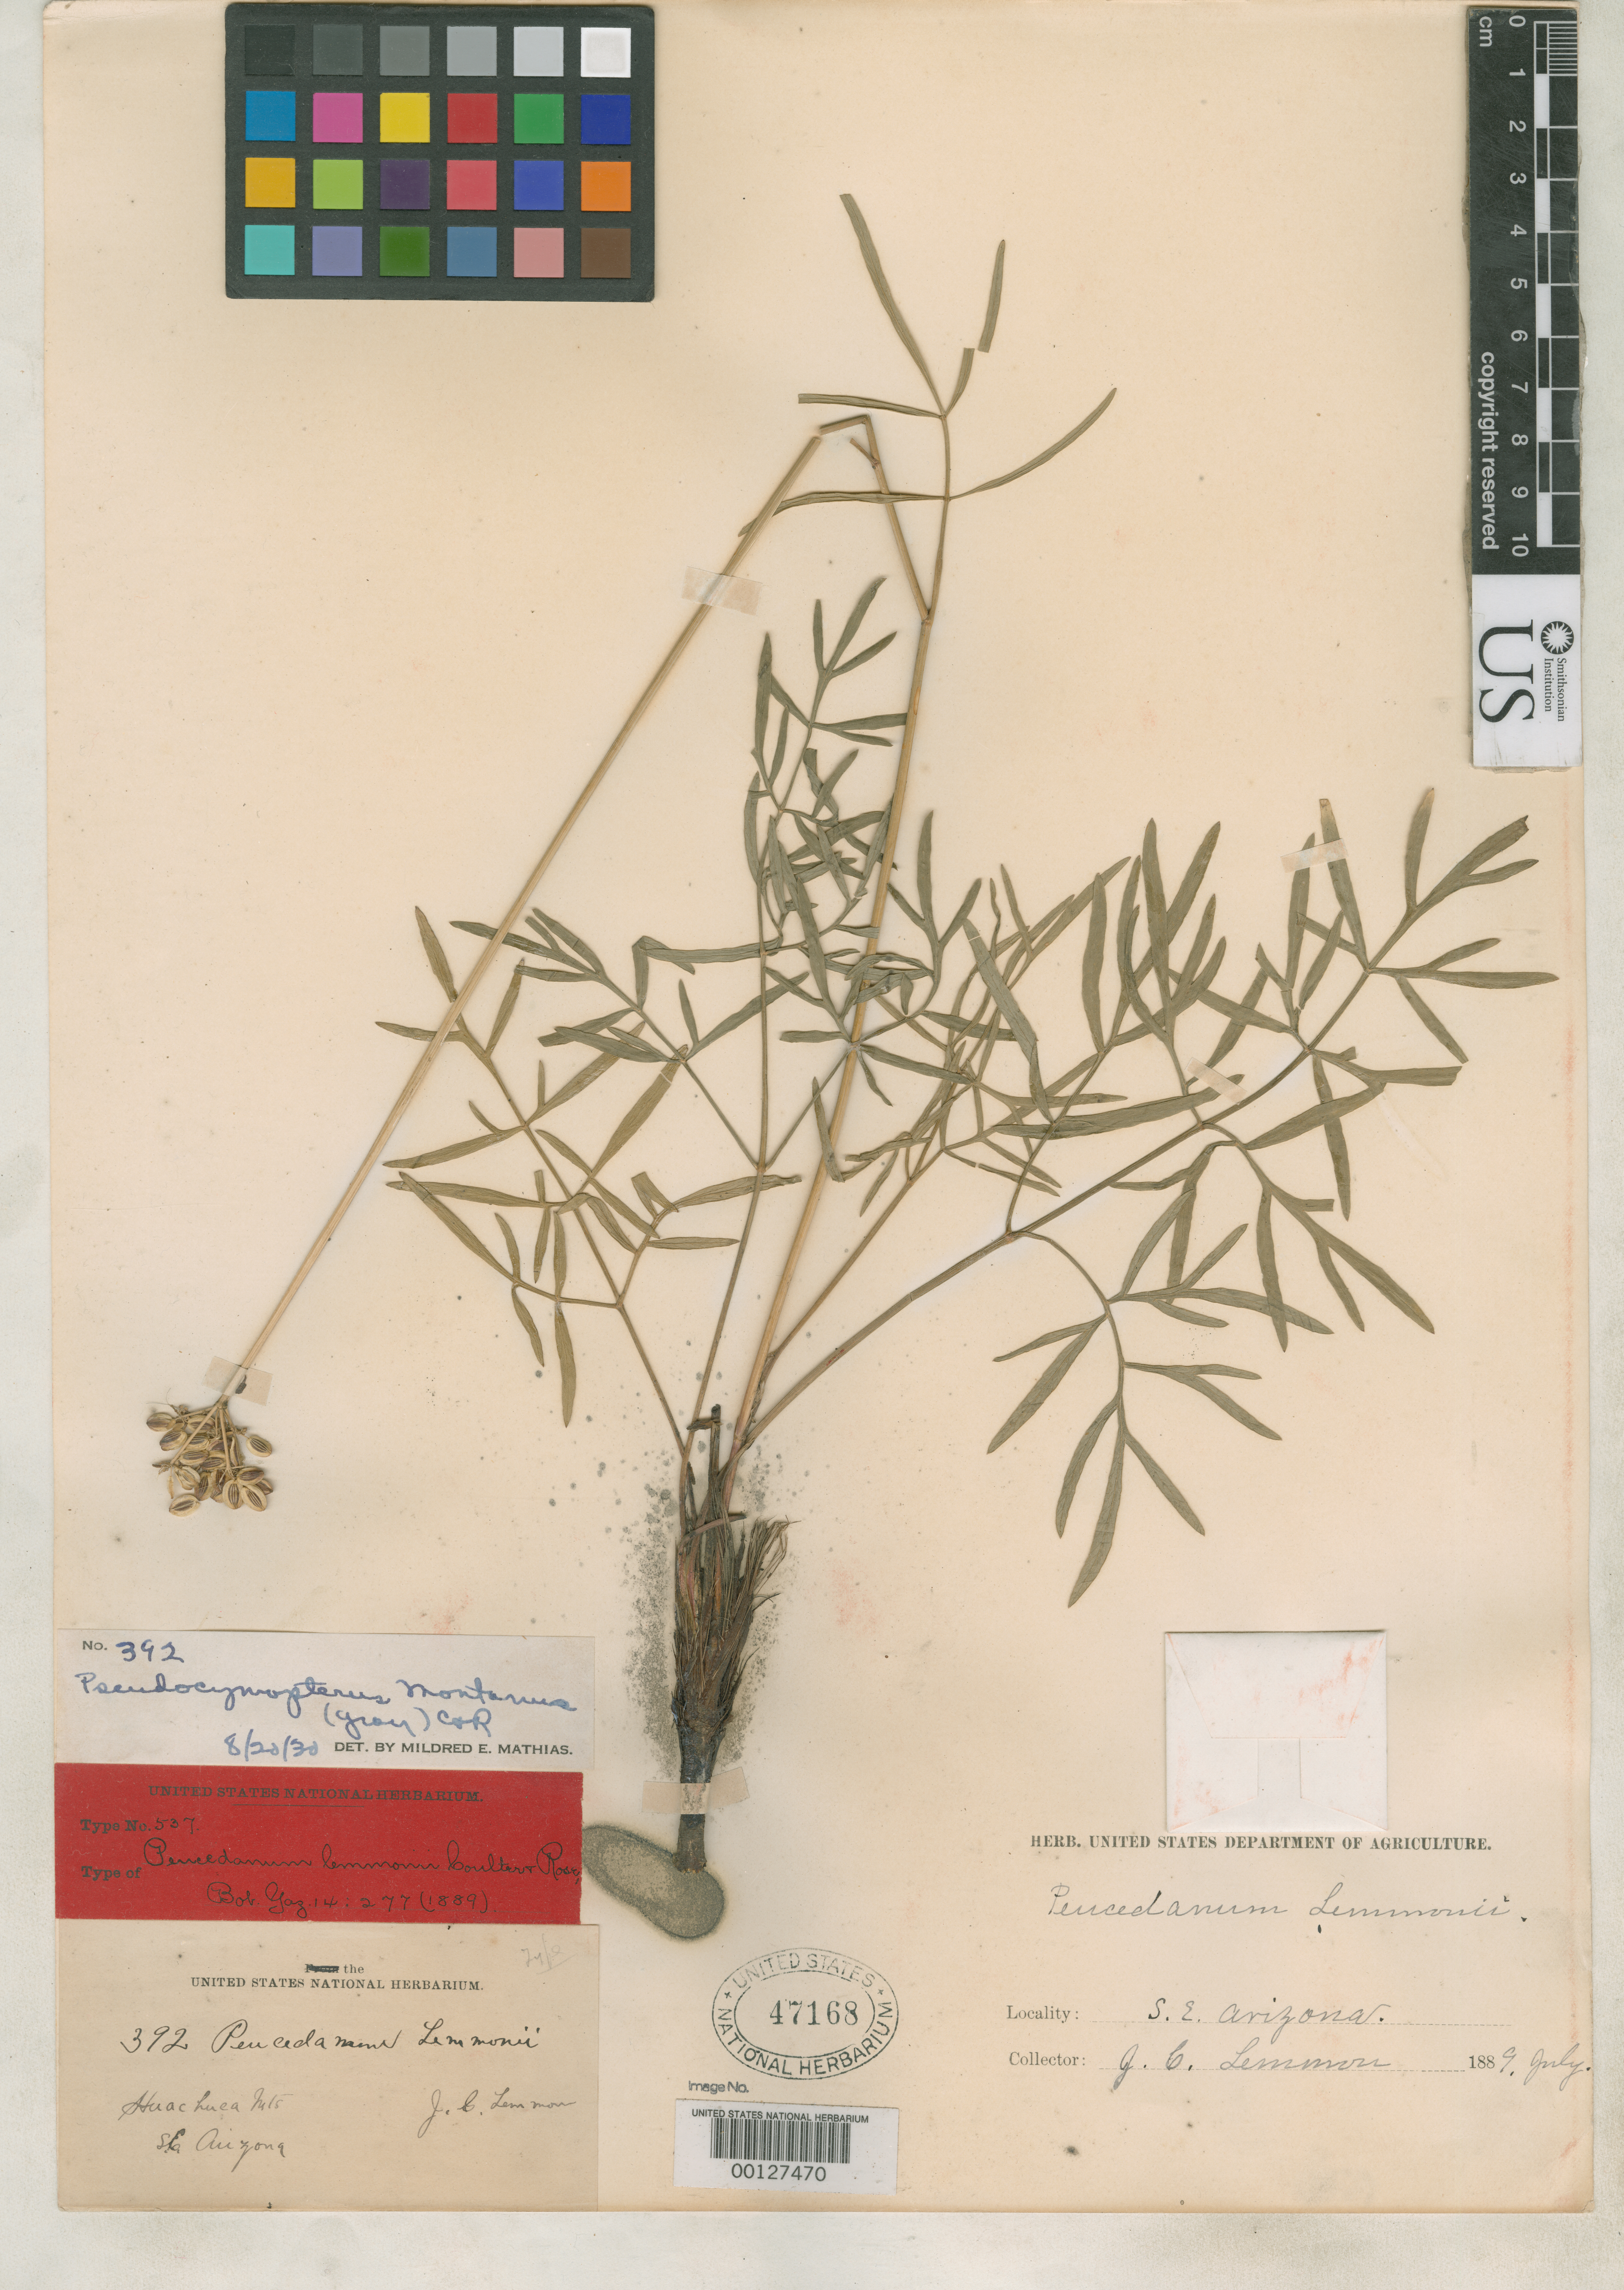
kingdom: Plantae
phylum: Tracheophyta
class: Magnoliopsida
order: Apiales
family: Apiaceae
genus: Peucedanum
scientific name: Peucedanum lemmonii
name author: J.M. Coult. & Rose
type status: Type Collection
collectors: J. G. Lemmon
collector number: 392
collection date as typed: Jun 1887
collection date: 1887-06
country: United States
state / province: Arizona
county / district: Cochise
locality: Huachuca Mts.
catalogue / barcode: US 47168